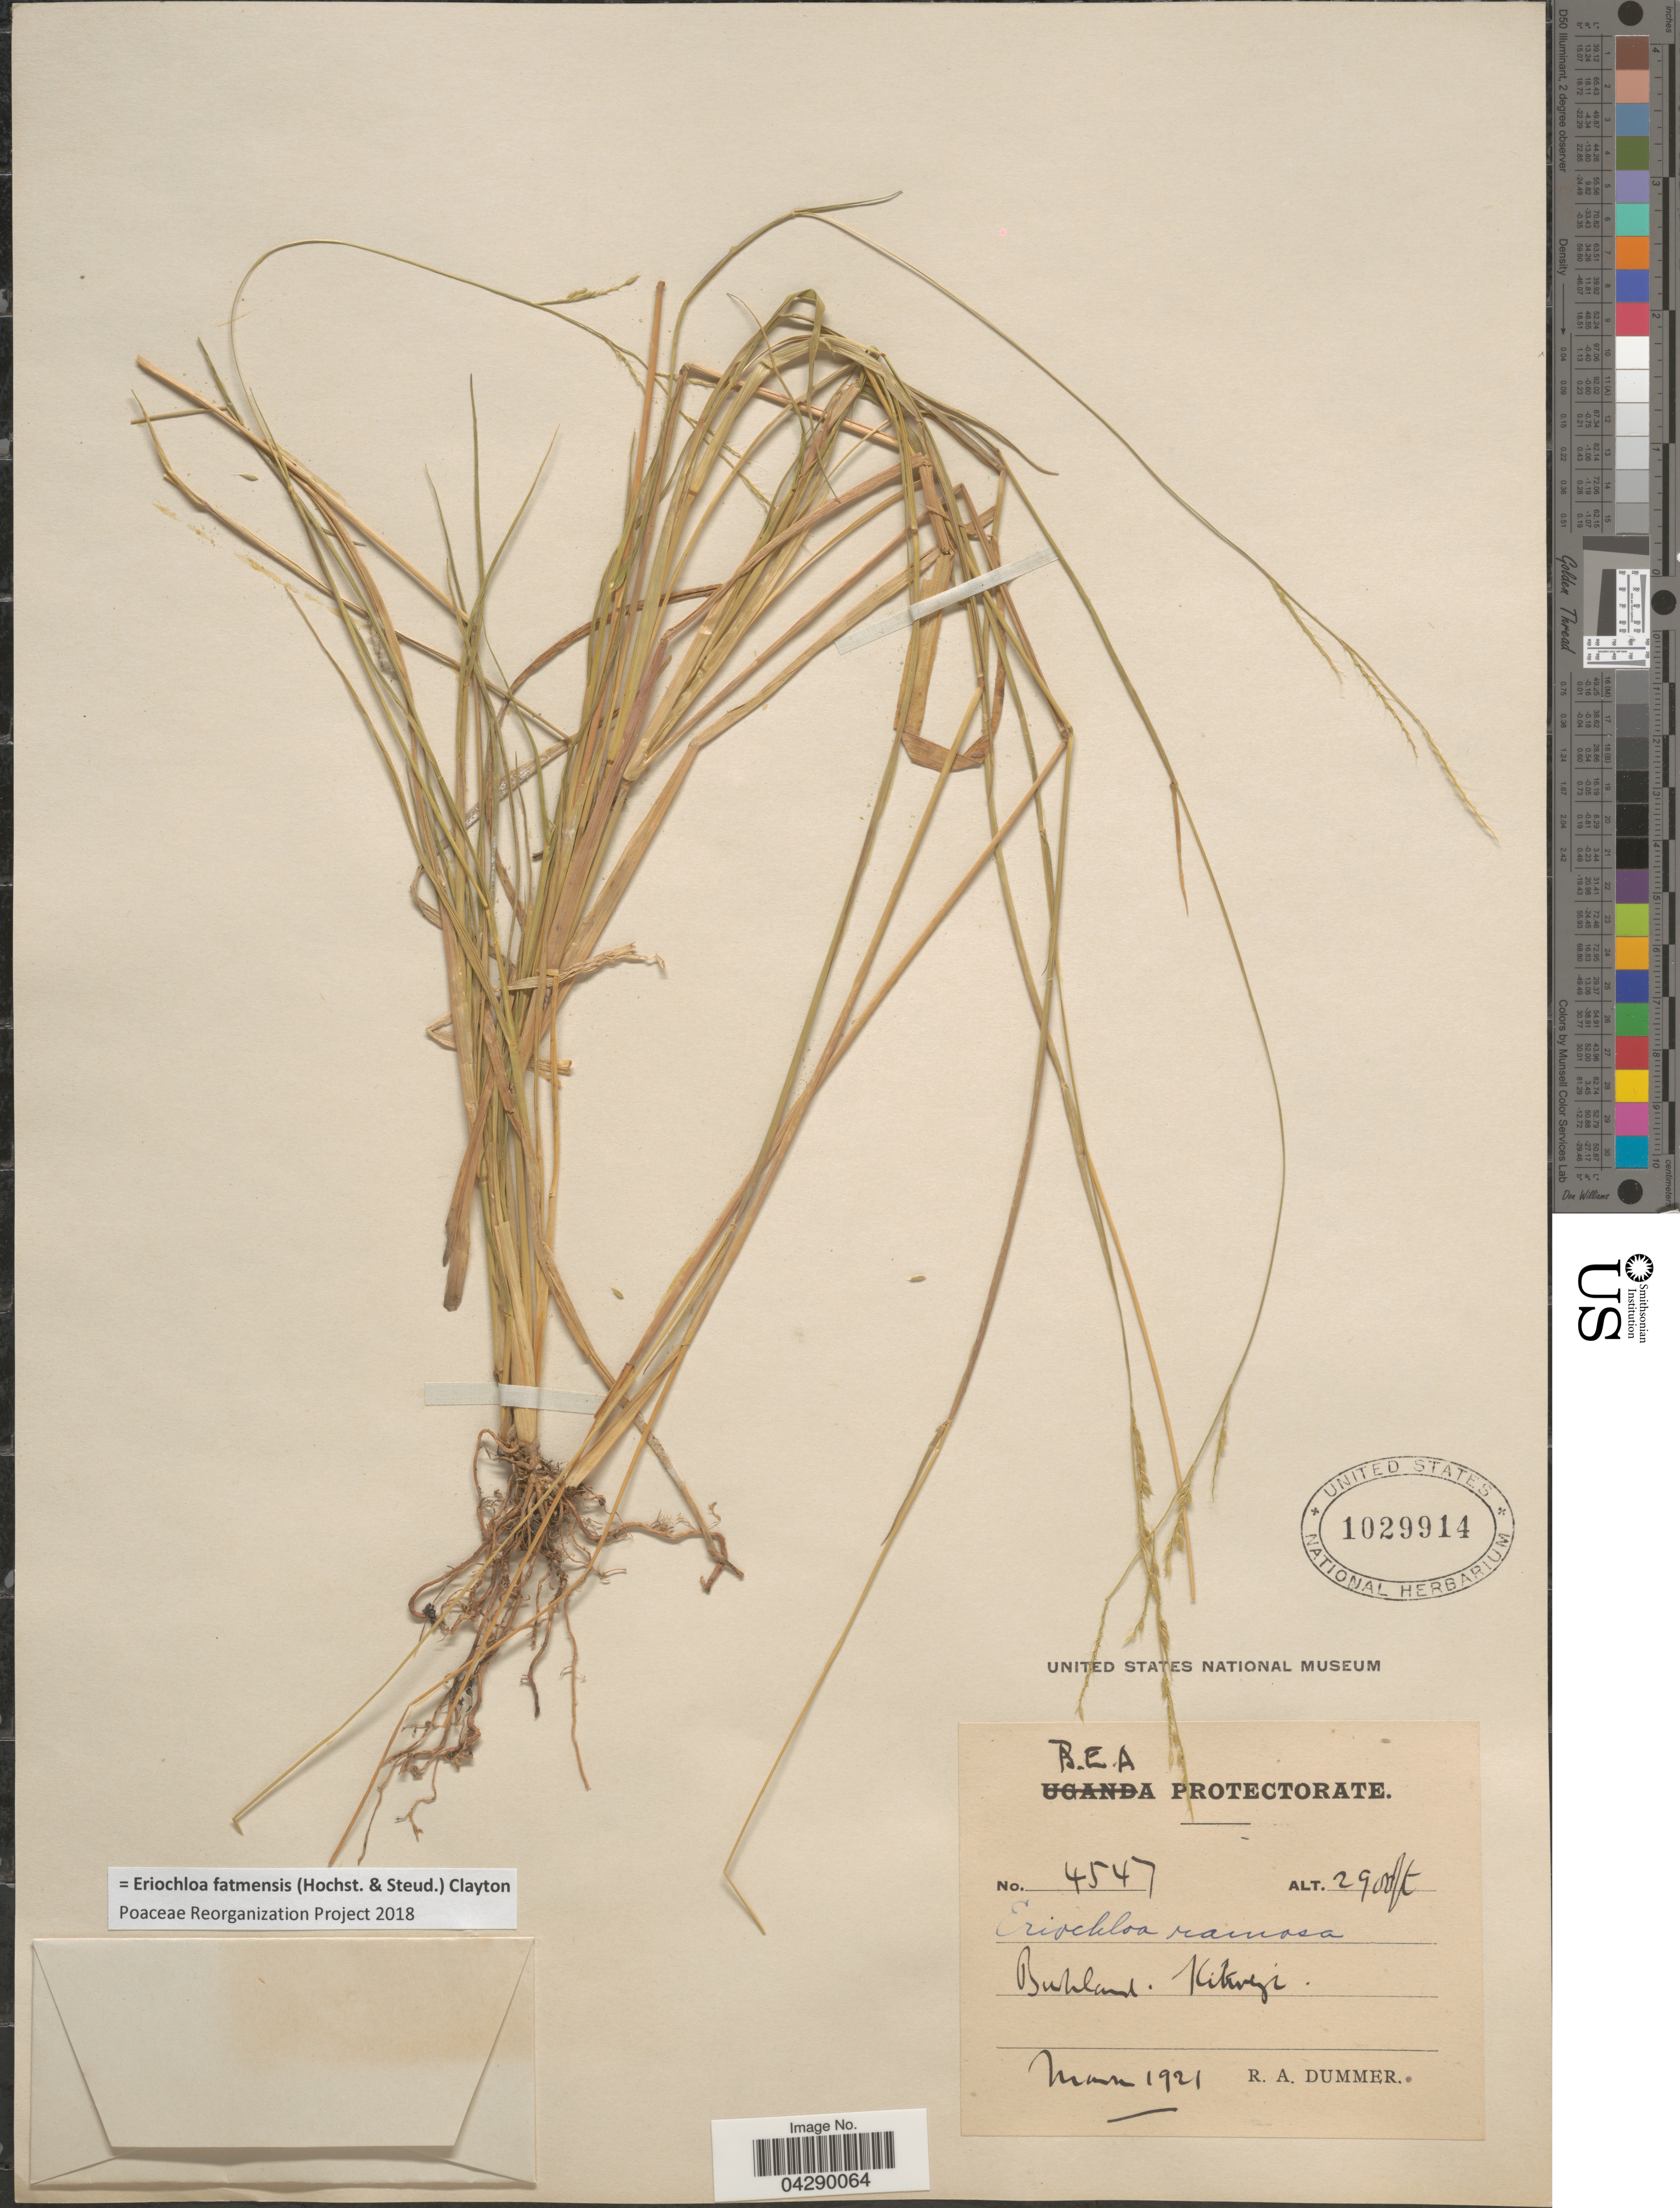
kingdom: Plantae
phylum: Tracheophyta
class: Liliopsida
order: Poales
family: Poaceae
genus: Eriochloa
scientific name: Eriochloa fatmensis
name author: (Hochst. & Steud.) Clayton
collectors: R. Dümmer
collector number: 4547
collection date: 1921-03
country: Kenya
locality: B.E.A. Protectorate. Bushland. Kibwezi.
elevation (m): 884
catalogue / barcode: US 1029914